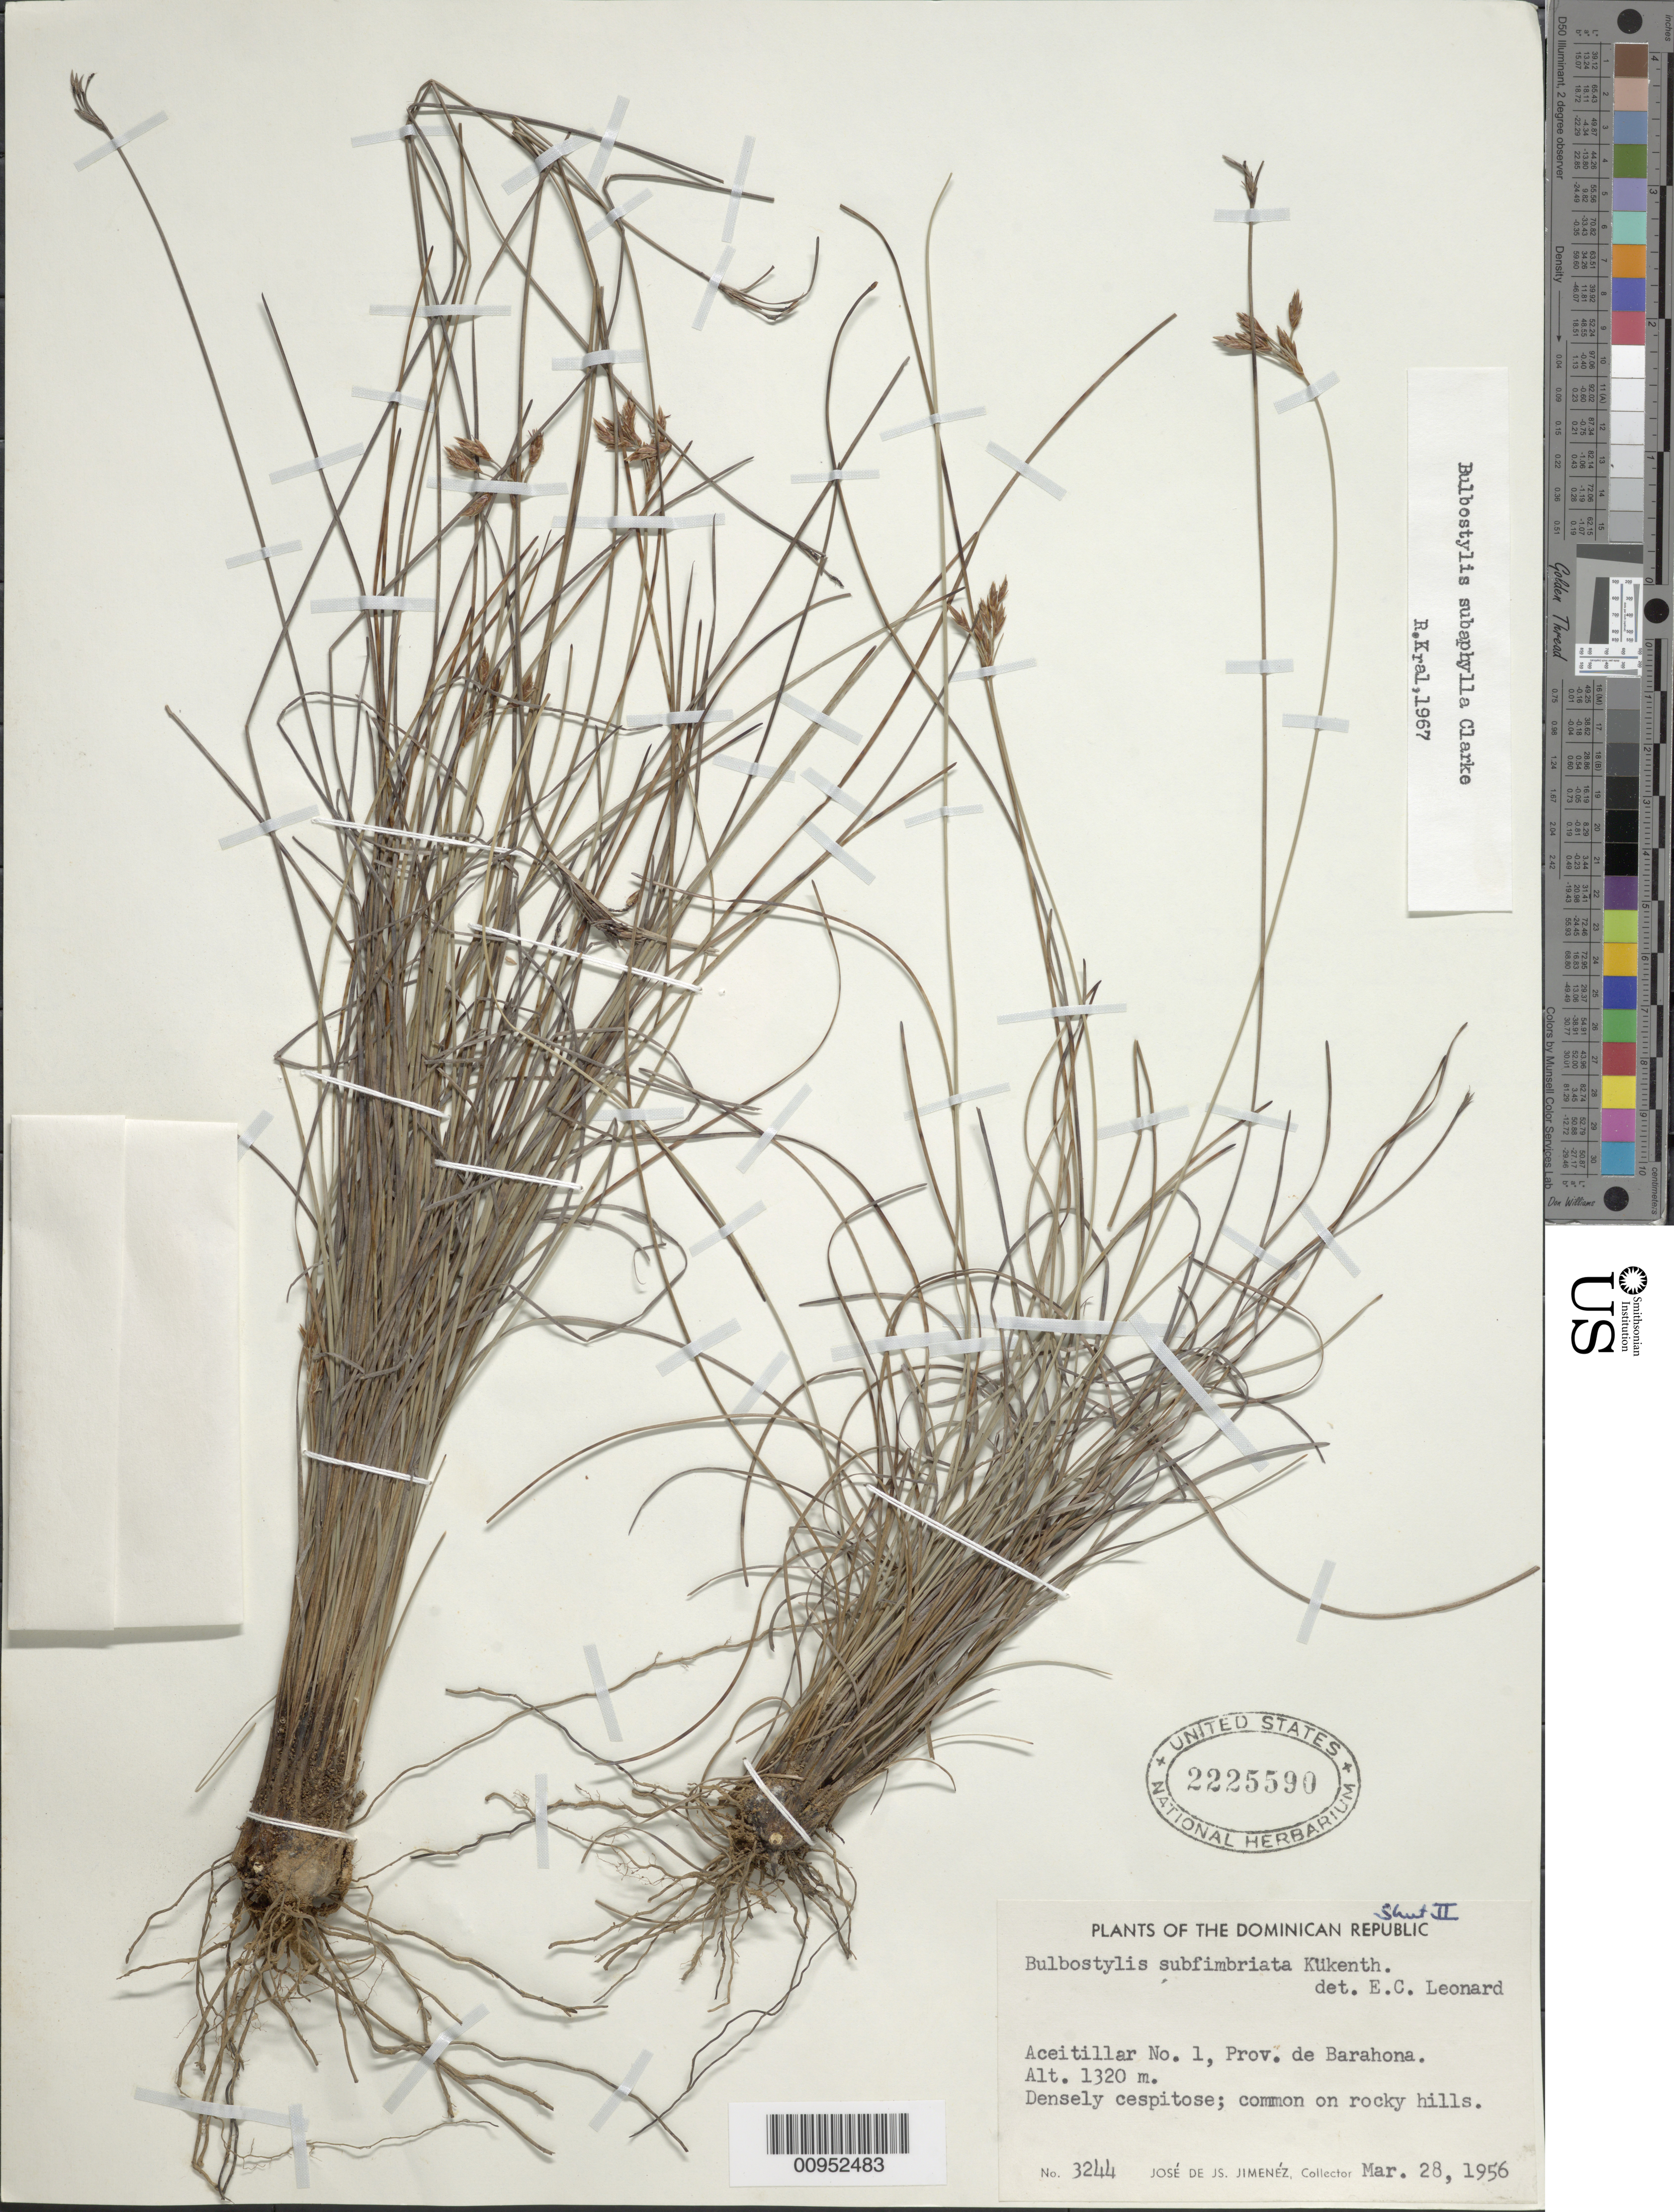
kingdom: Plantae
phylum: Tracheophyta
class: Liliopsida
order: Poales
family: Cyperaceae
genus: Bulbostylis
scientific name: Bulbostylis subaphylla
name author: C.B. Clarke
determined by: Kral, Robert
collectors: J. J. Jiménez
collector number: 3244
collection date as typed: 28 Mar 1956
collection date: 1956-03-28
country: Dominican Republic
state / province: Barahona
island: Hispaniola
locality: Aceitillar No. 1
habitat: On rocky hills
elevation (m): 1320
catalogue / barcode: US 2225590